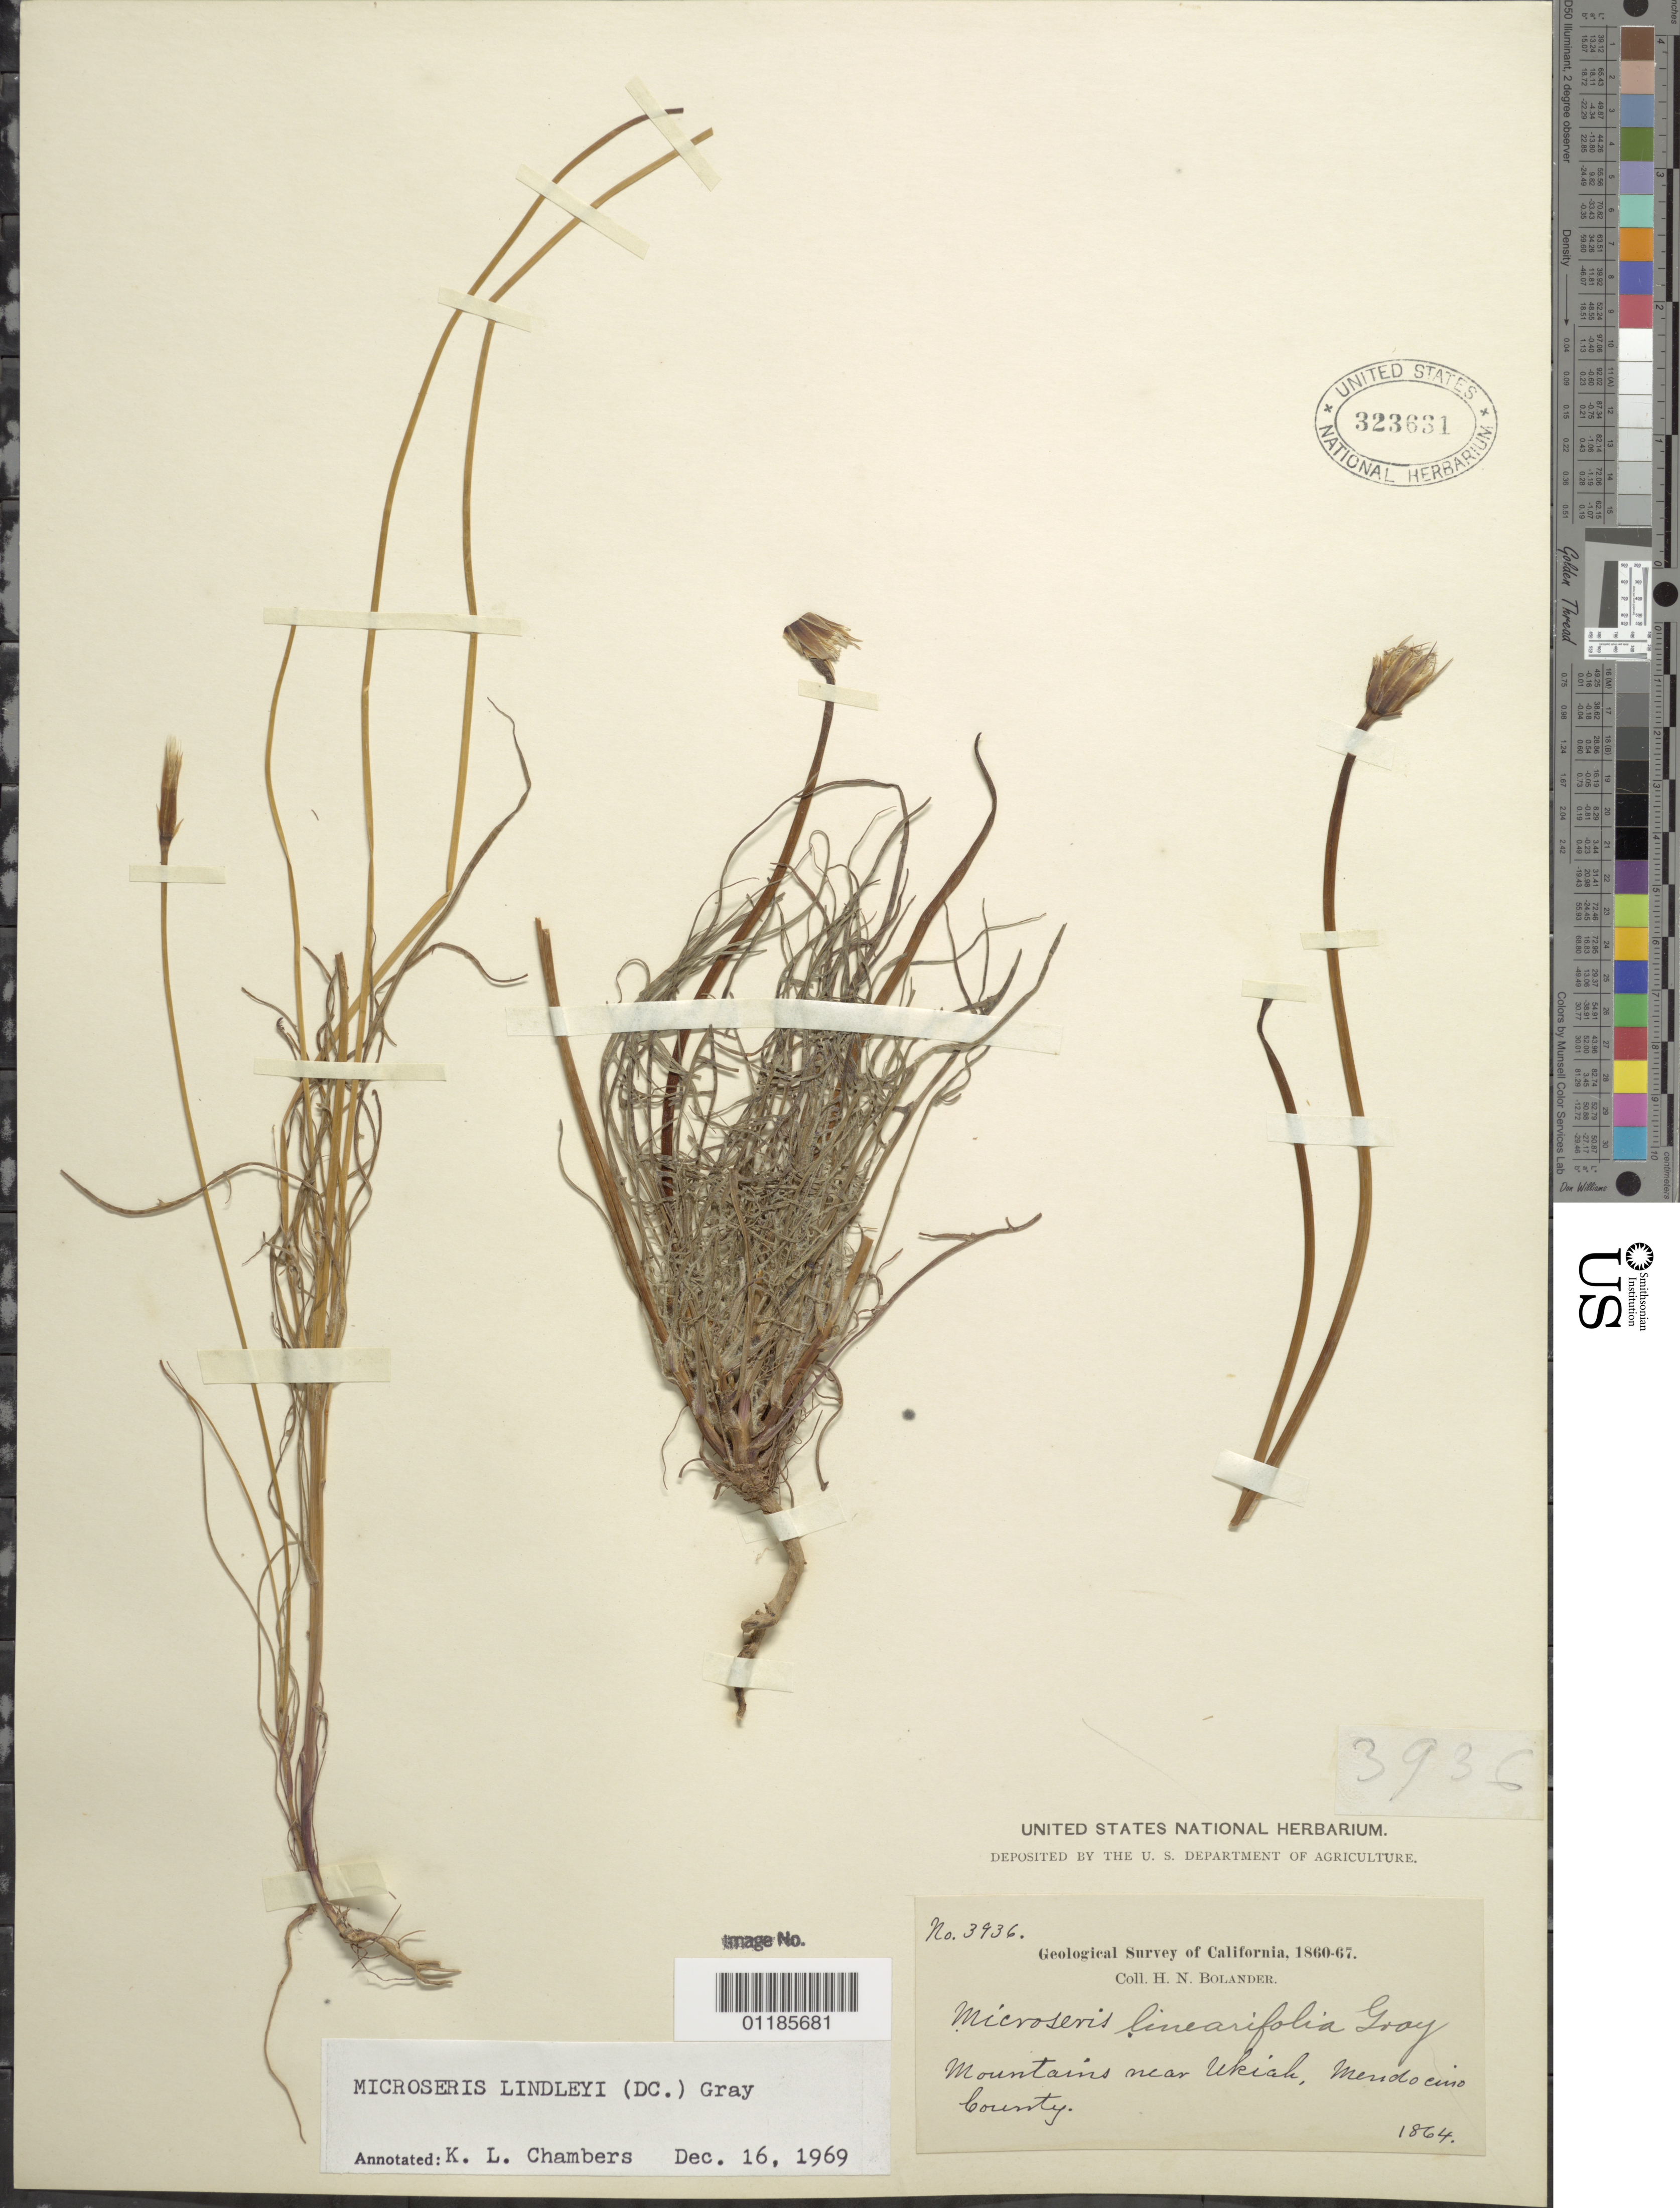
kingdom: Plantae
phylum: Tracheophyta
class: Magnoliopsida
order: Asterales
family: Asteraceae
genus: Uropappus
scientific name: Uropappus lindleyi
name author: (DC.) Nutt.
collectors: H. Bolander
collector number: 3936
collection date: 1864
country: United States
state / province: California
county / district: Mendocino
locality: Mountains near Ukiah.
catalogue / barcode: US 323631